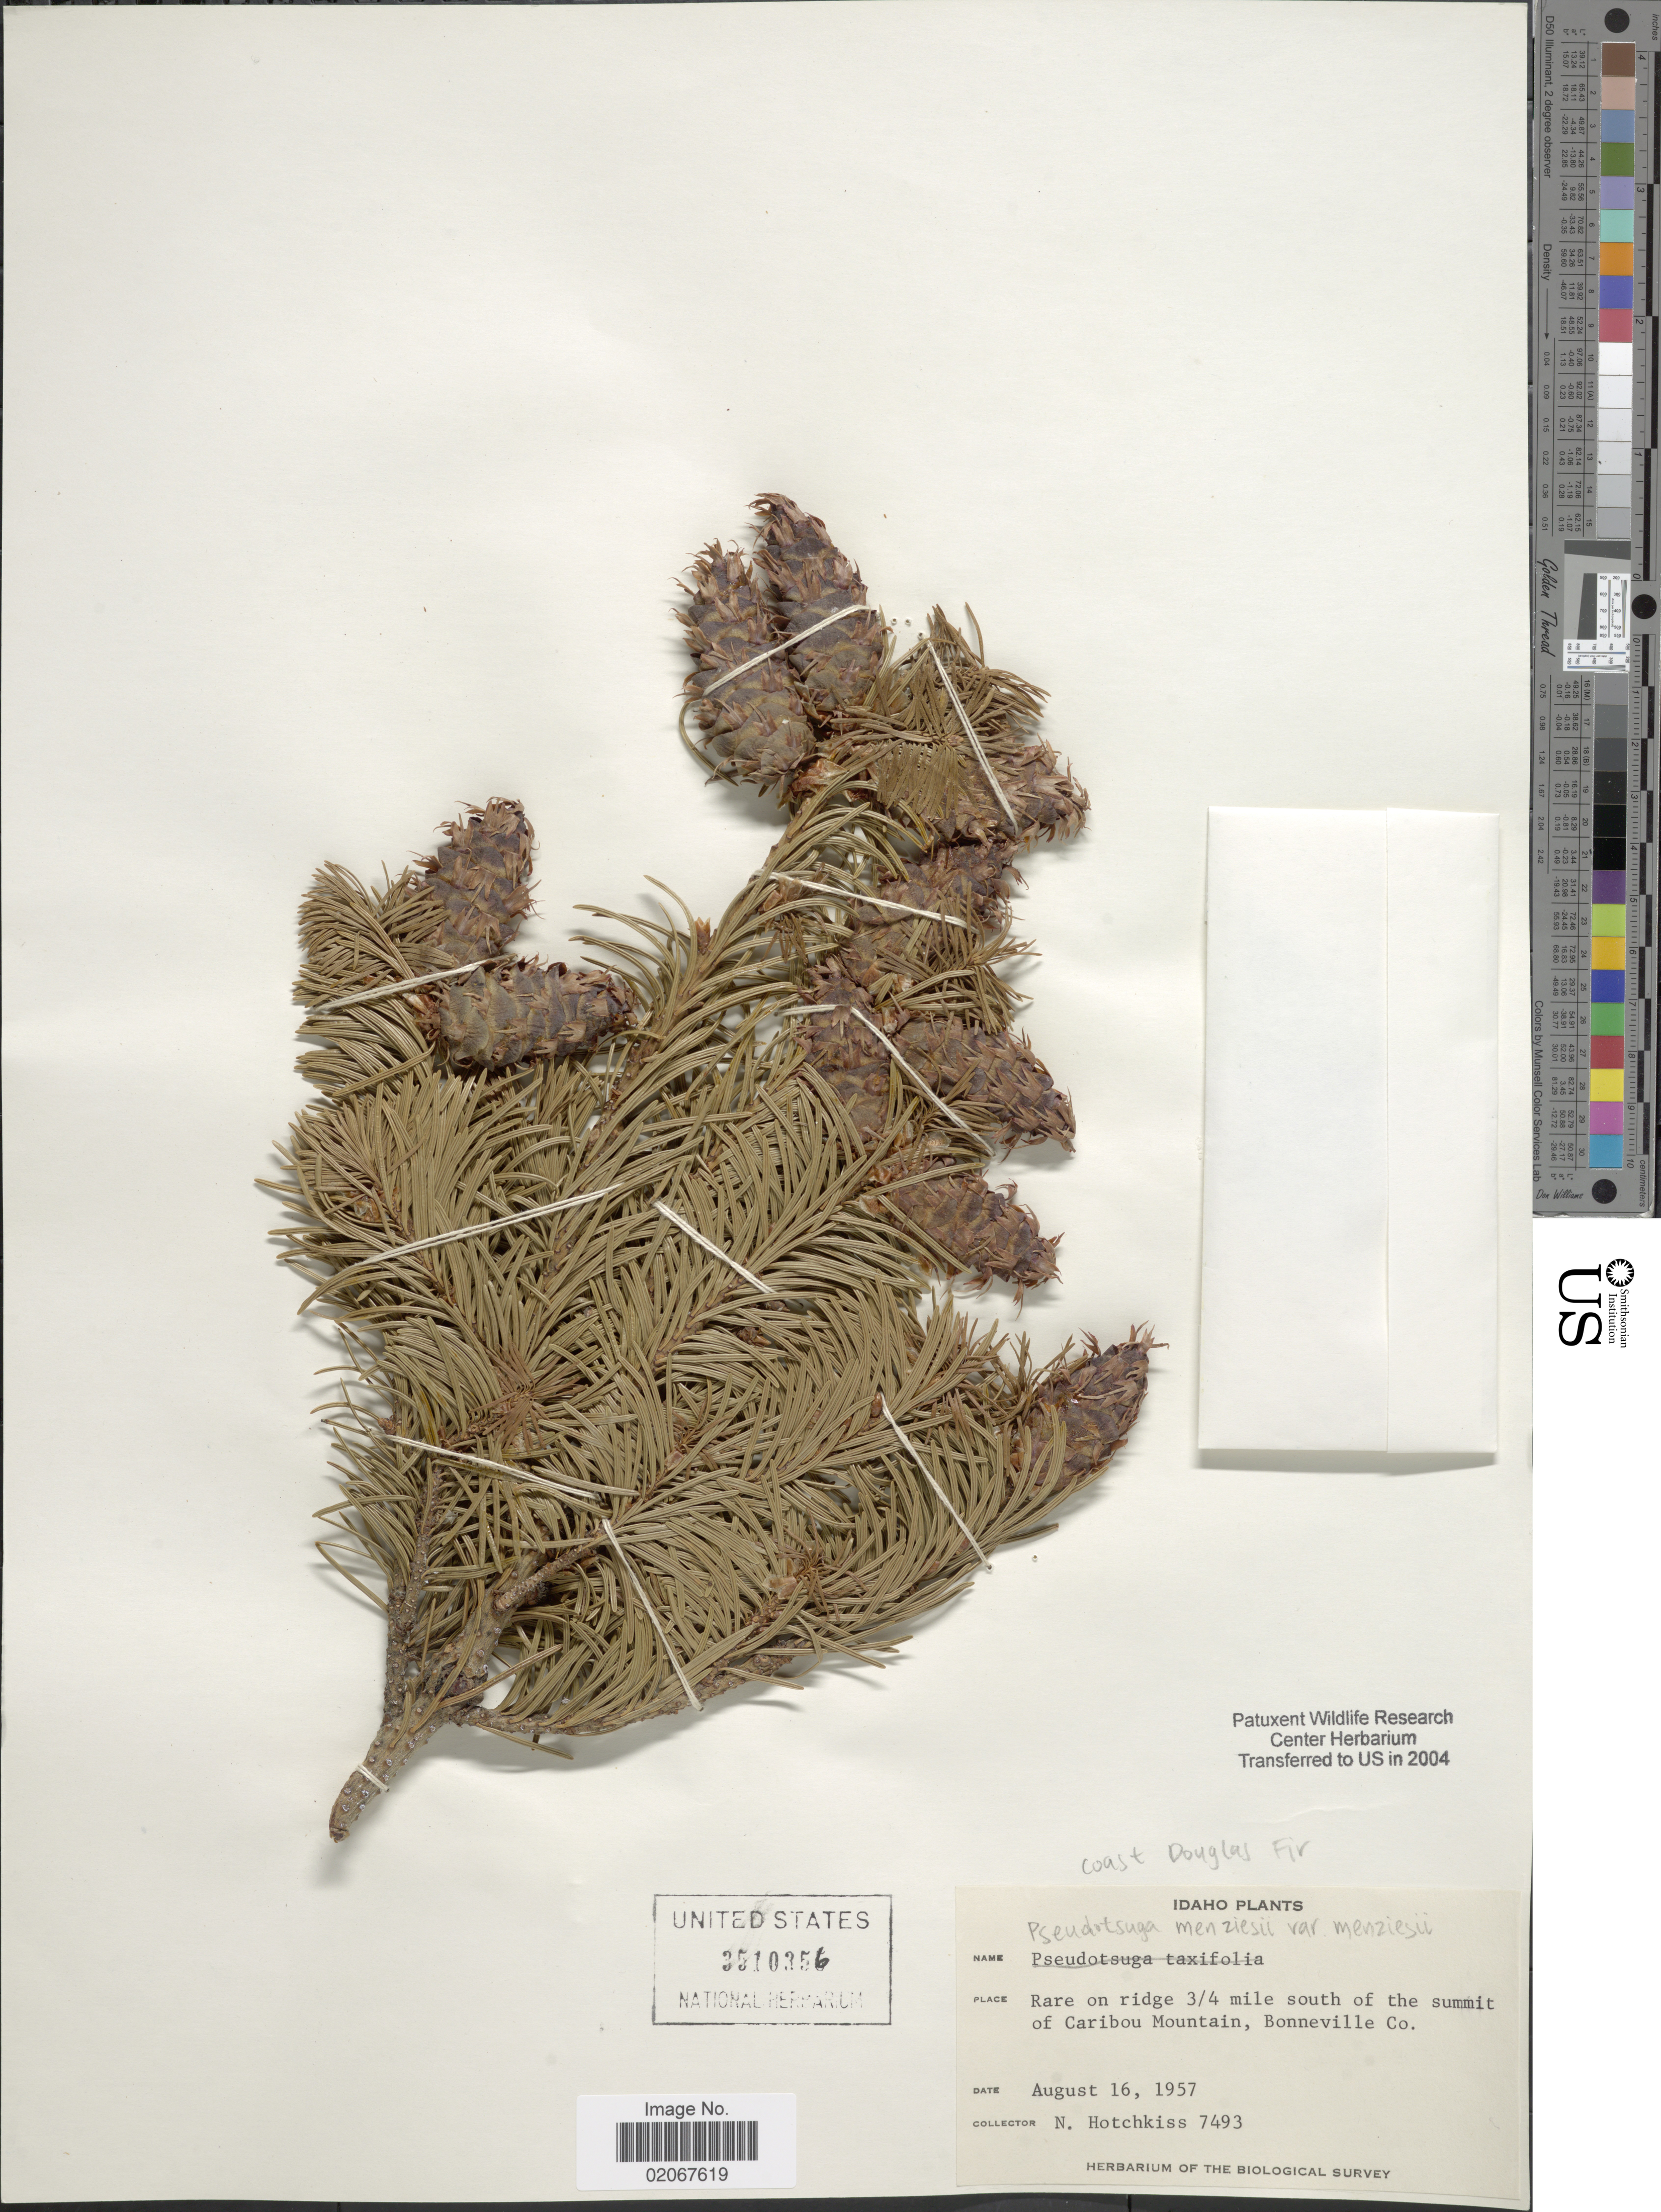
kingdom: Plantae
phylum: Tracheophyta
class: Pinopsida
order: Pinales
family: Pinaceae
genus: Pseudotsuga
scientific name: Pseudotsuga menziesii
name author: (Mirb.) Franco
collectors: N. Hotchkiss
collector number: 7493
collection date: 1957-08-16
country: United States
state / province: Idaho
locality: Idaho. Rare on ridge 3/4 mile south of the summit of Caribou Mountain, Bonneville Co.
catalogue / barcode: US 3510356